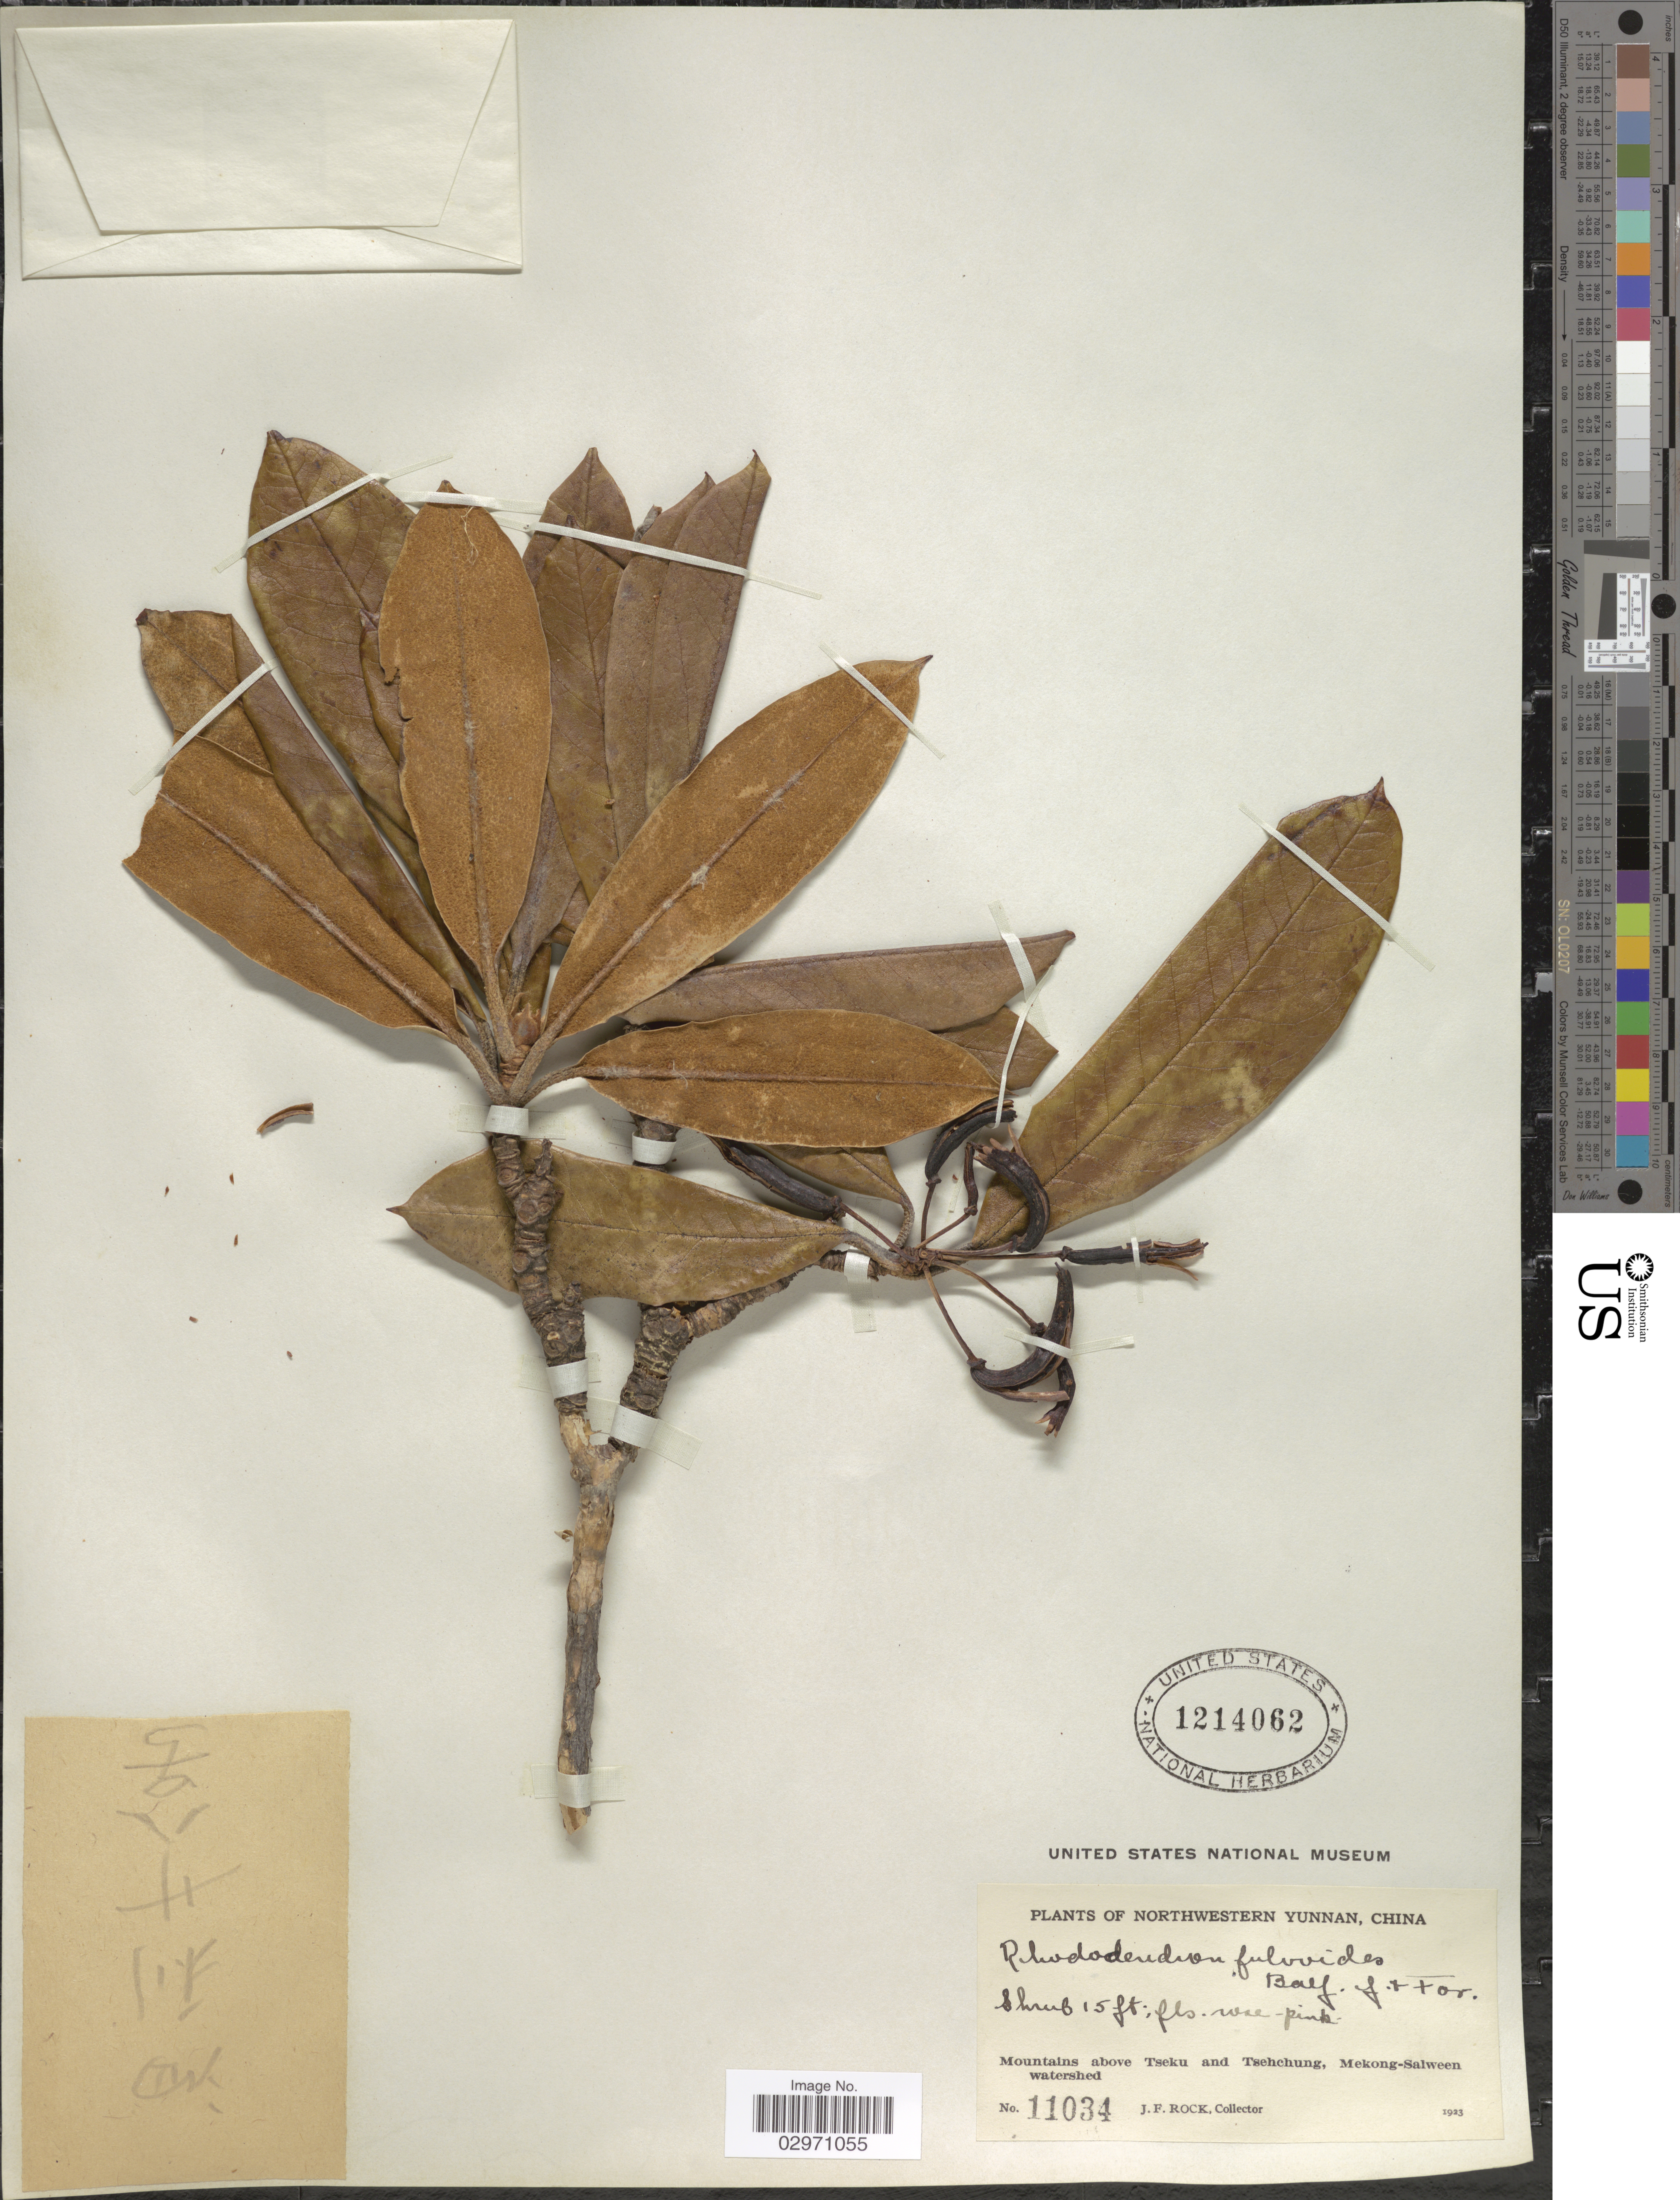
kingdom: Plantae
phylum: Tracheophyta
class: Magnoliopsida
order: Ericales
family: Ericaceae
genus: Rhododendron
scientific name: Rhododendron fulvoides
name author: Balf. f. & Forrest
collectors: J. Rock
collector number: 11034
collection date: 1923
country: China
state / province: Yunnan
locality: Northwestern Yunnan. Mountains above Tseku and Tsehchung, Mekong-Salween watershed.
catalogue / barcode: US 1214062